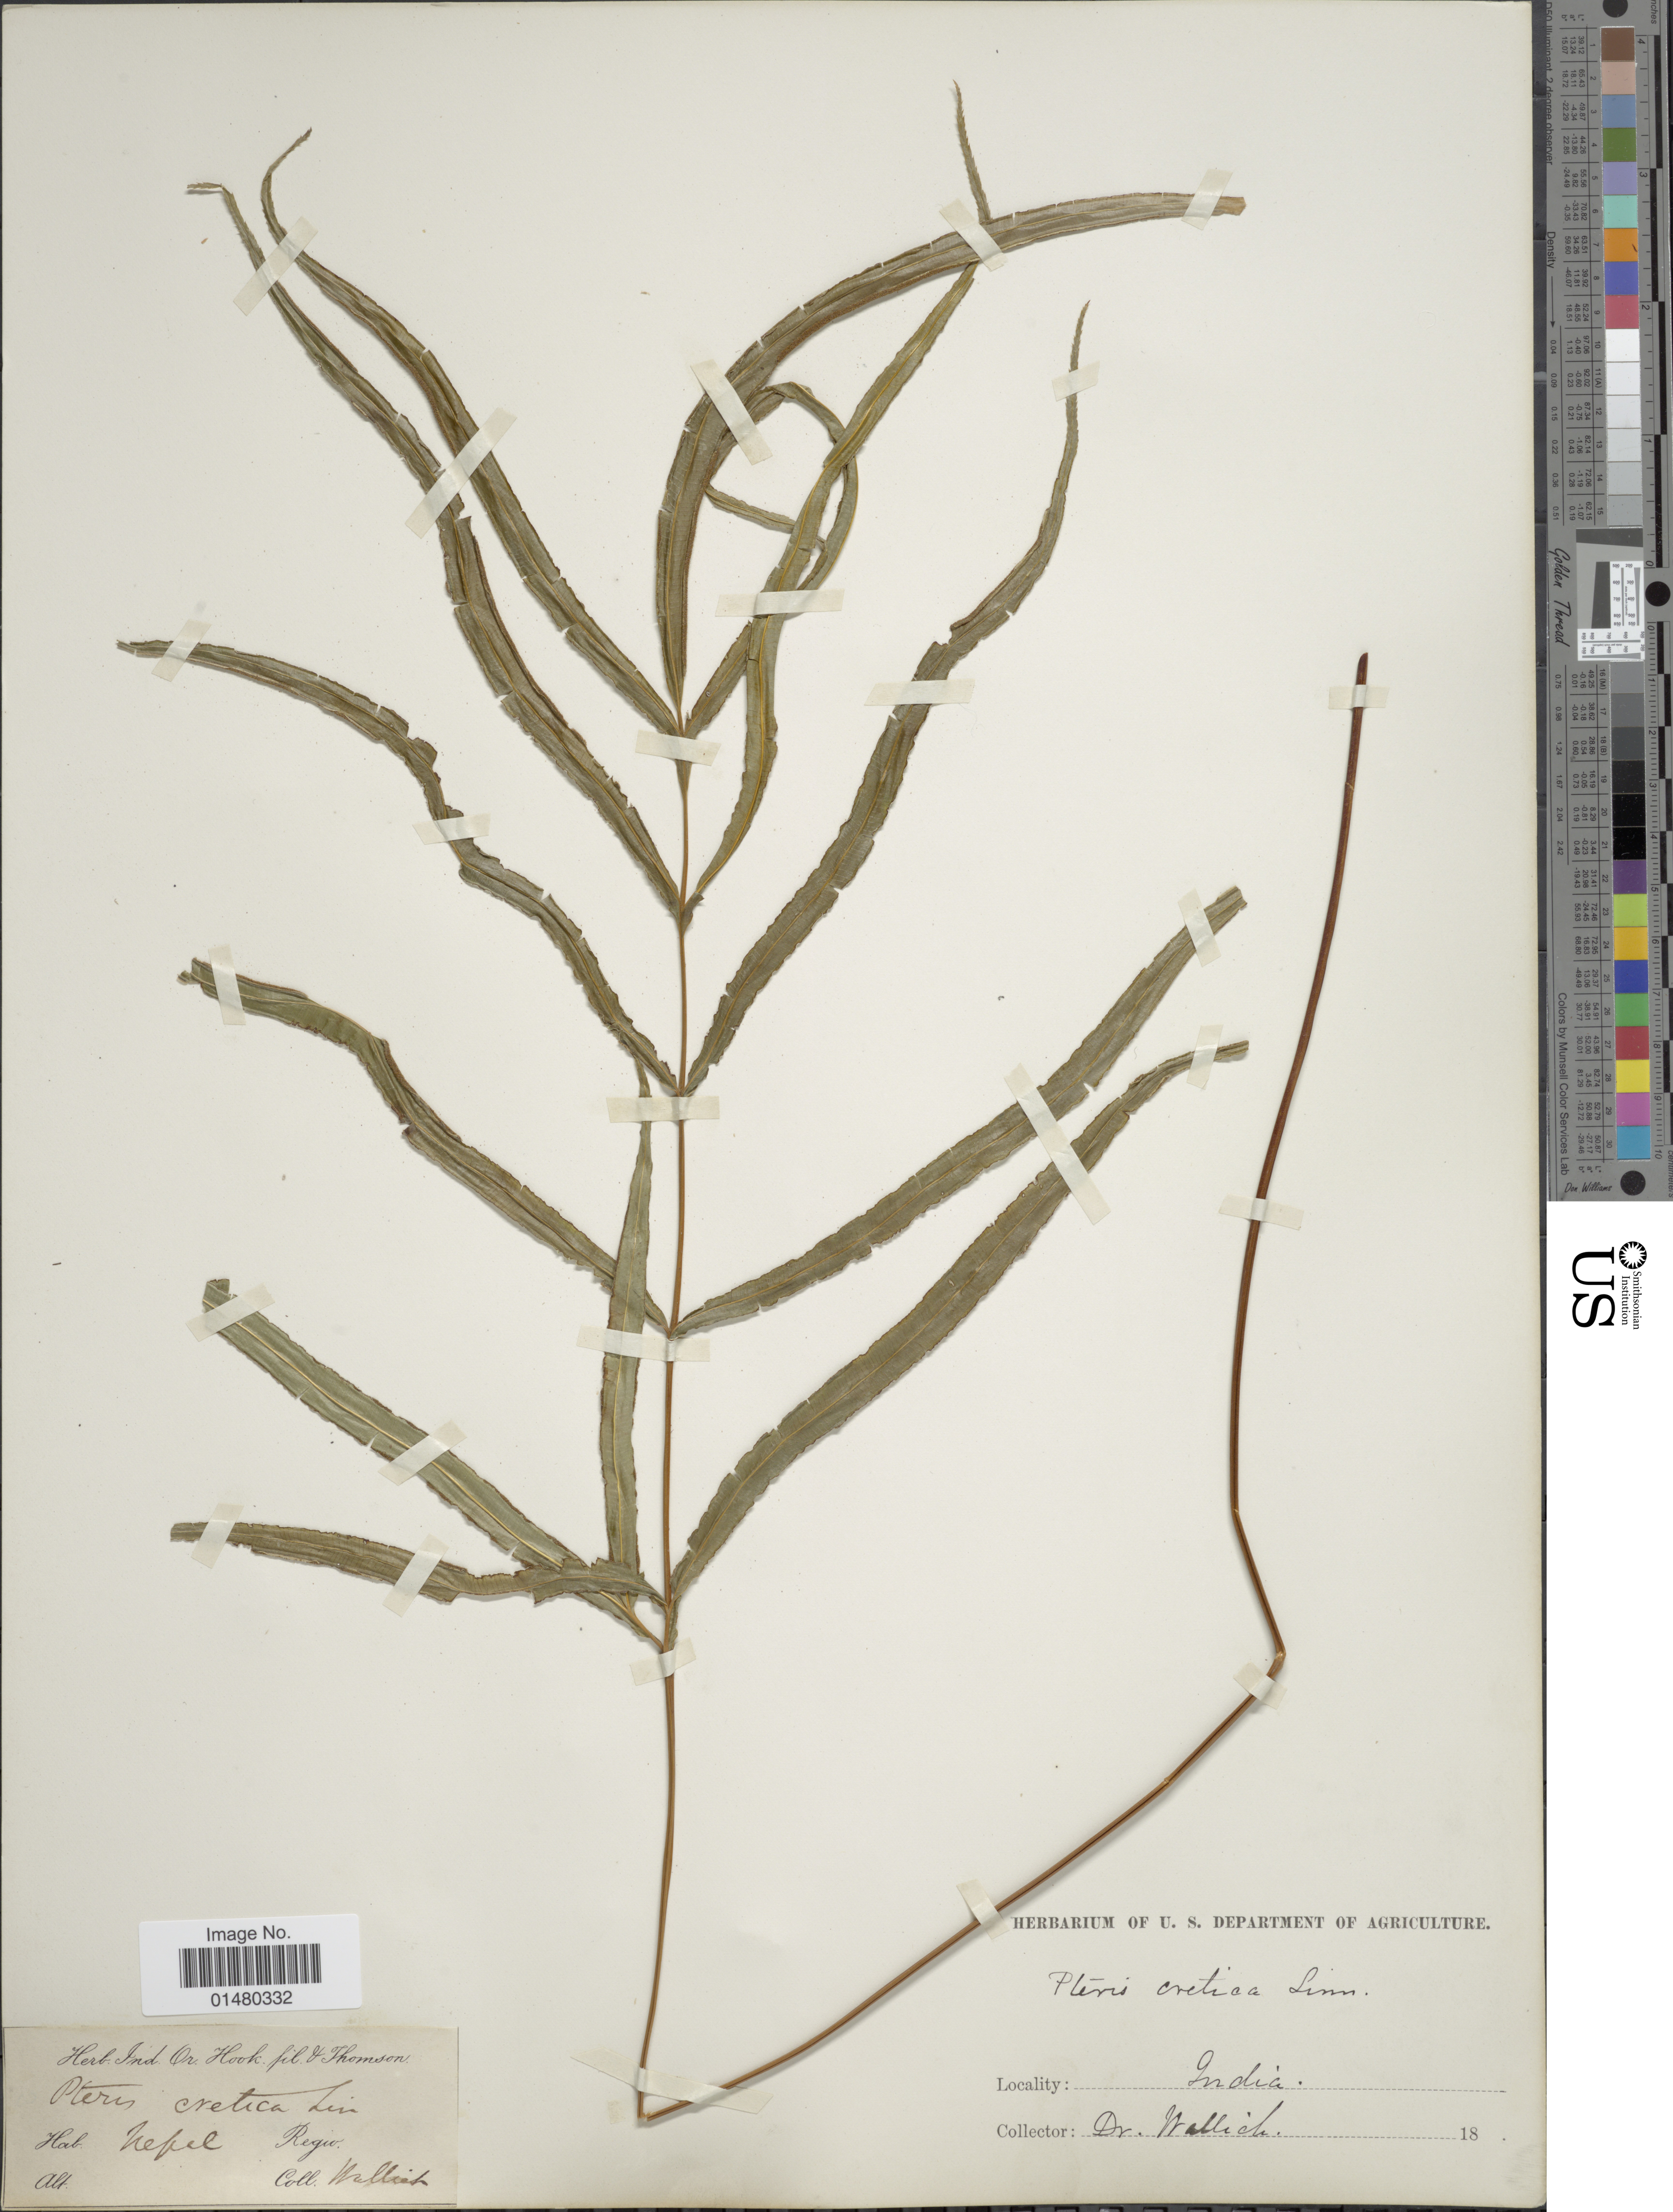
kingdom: Plantae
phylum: Tracheophyta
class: Polypodiopsida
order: Polypodiales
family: Pteridaceae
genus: Pteris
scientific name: Pteris cretica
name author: L.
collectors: -- Wallich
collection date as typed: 18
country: Nepal